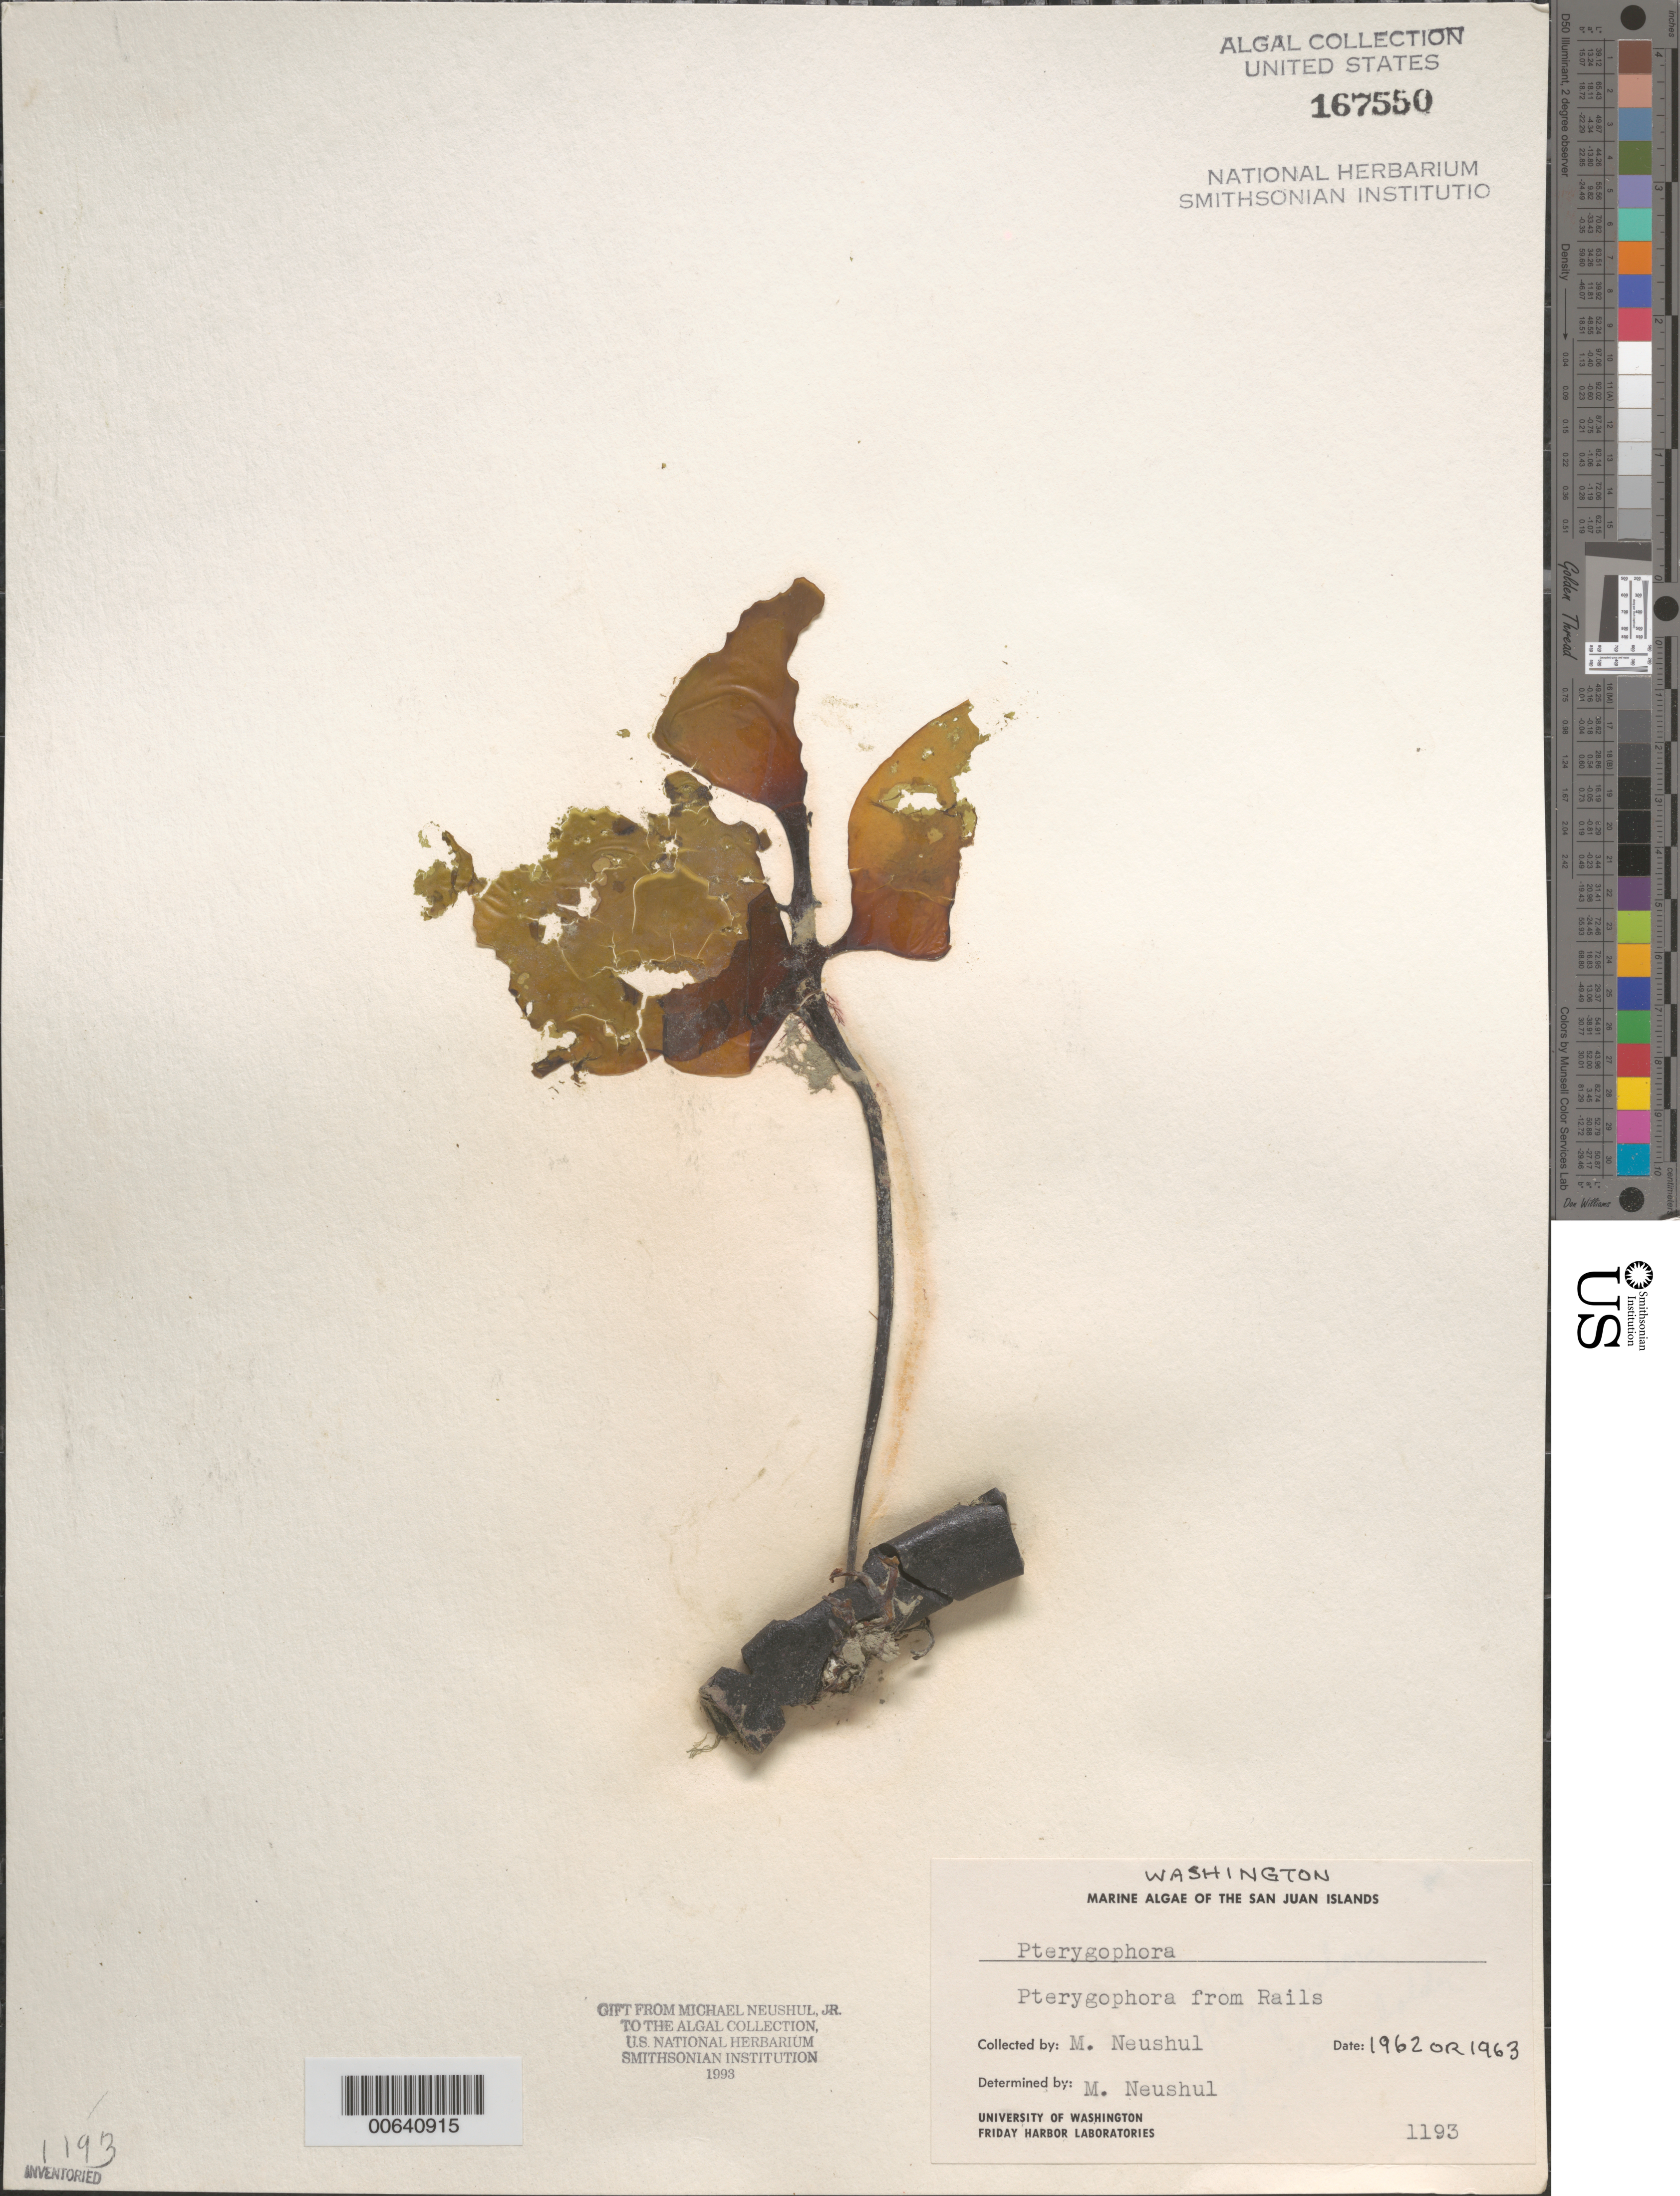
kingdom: Chromista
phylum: Ochrophyta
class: Phaeophyceae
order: Laminariales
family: Alariaceae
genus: Pterygophora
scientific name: Pterygophora sp.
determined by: Neushul, M.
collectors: M. Neushul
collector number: Neushul 1193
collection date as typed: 1962 or -- --- 1963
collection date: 1962 or 1963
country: United States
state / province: Washington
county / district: San Juan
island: San Juan Islands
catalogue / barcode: US 167550